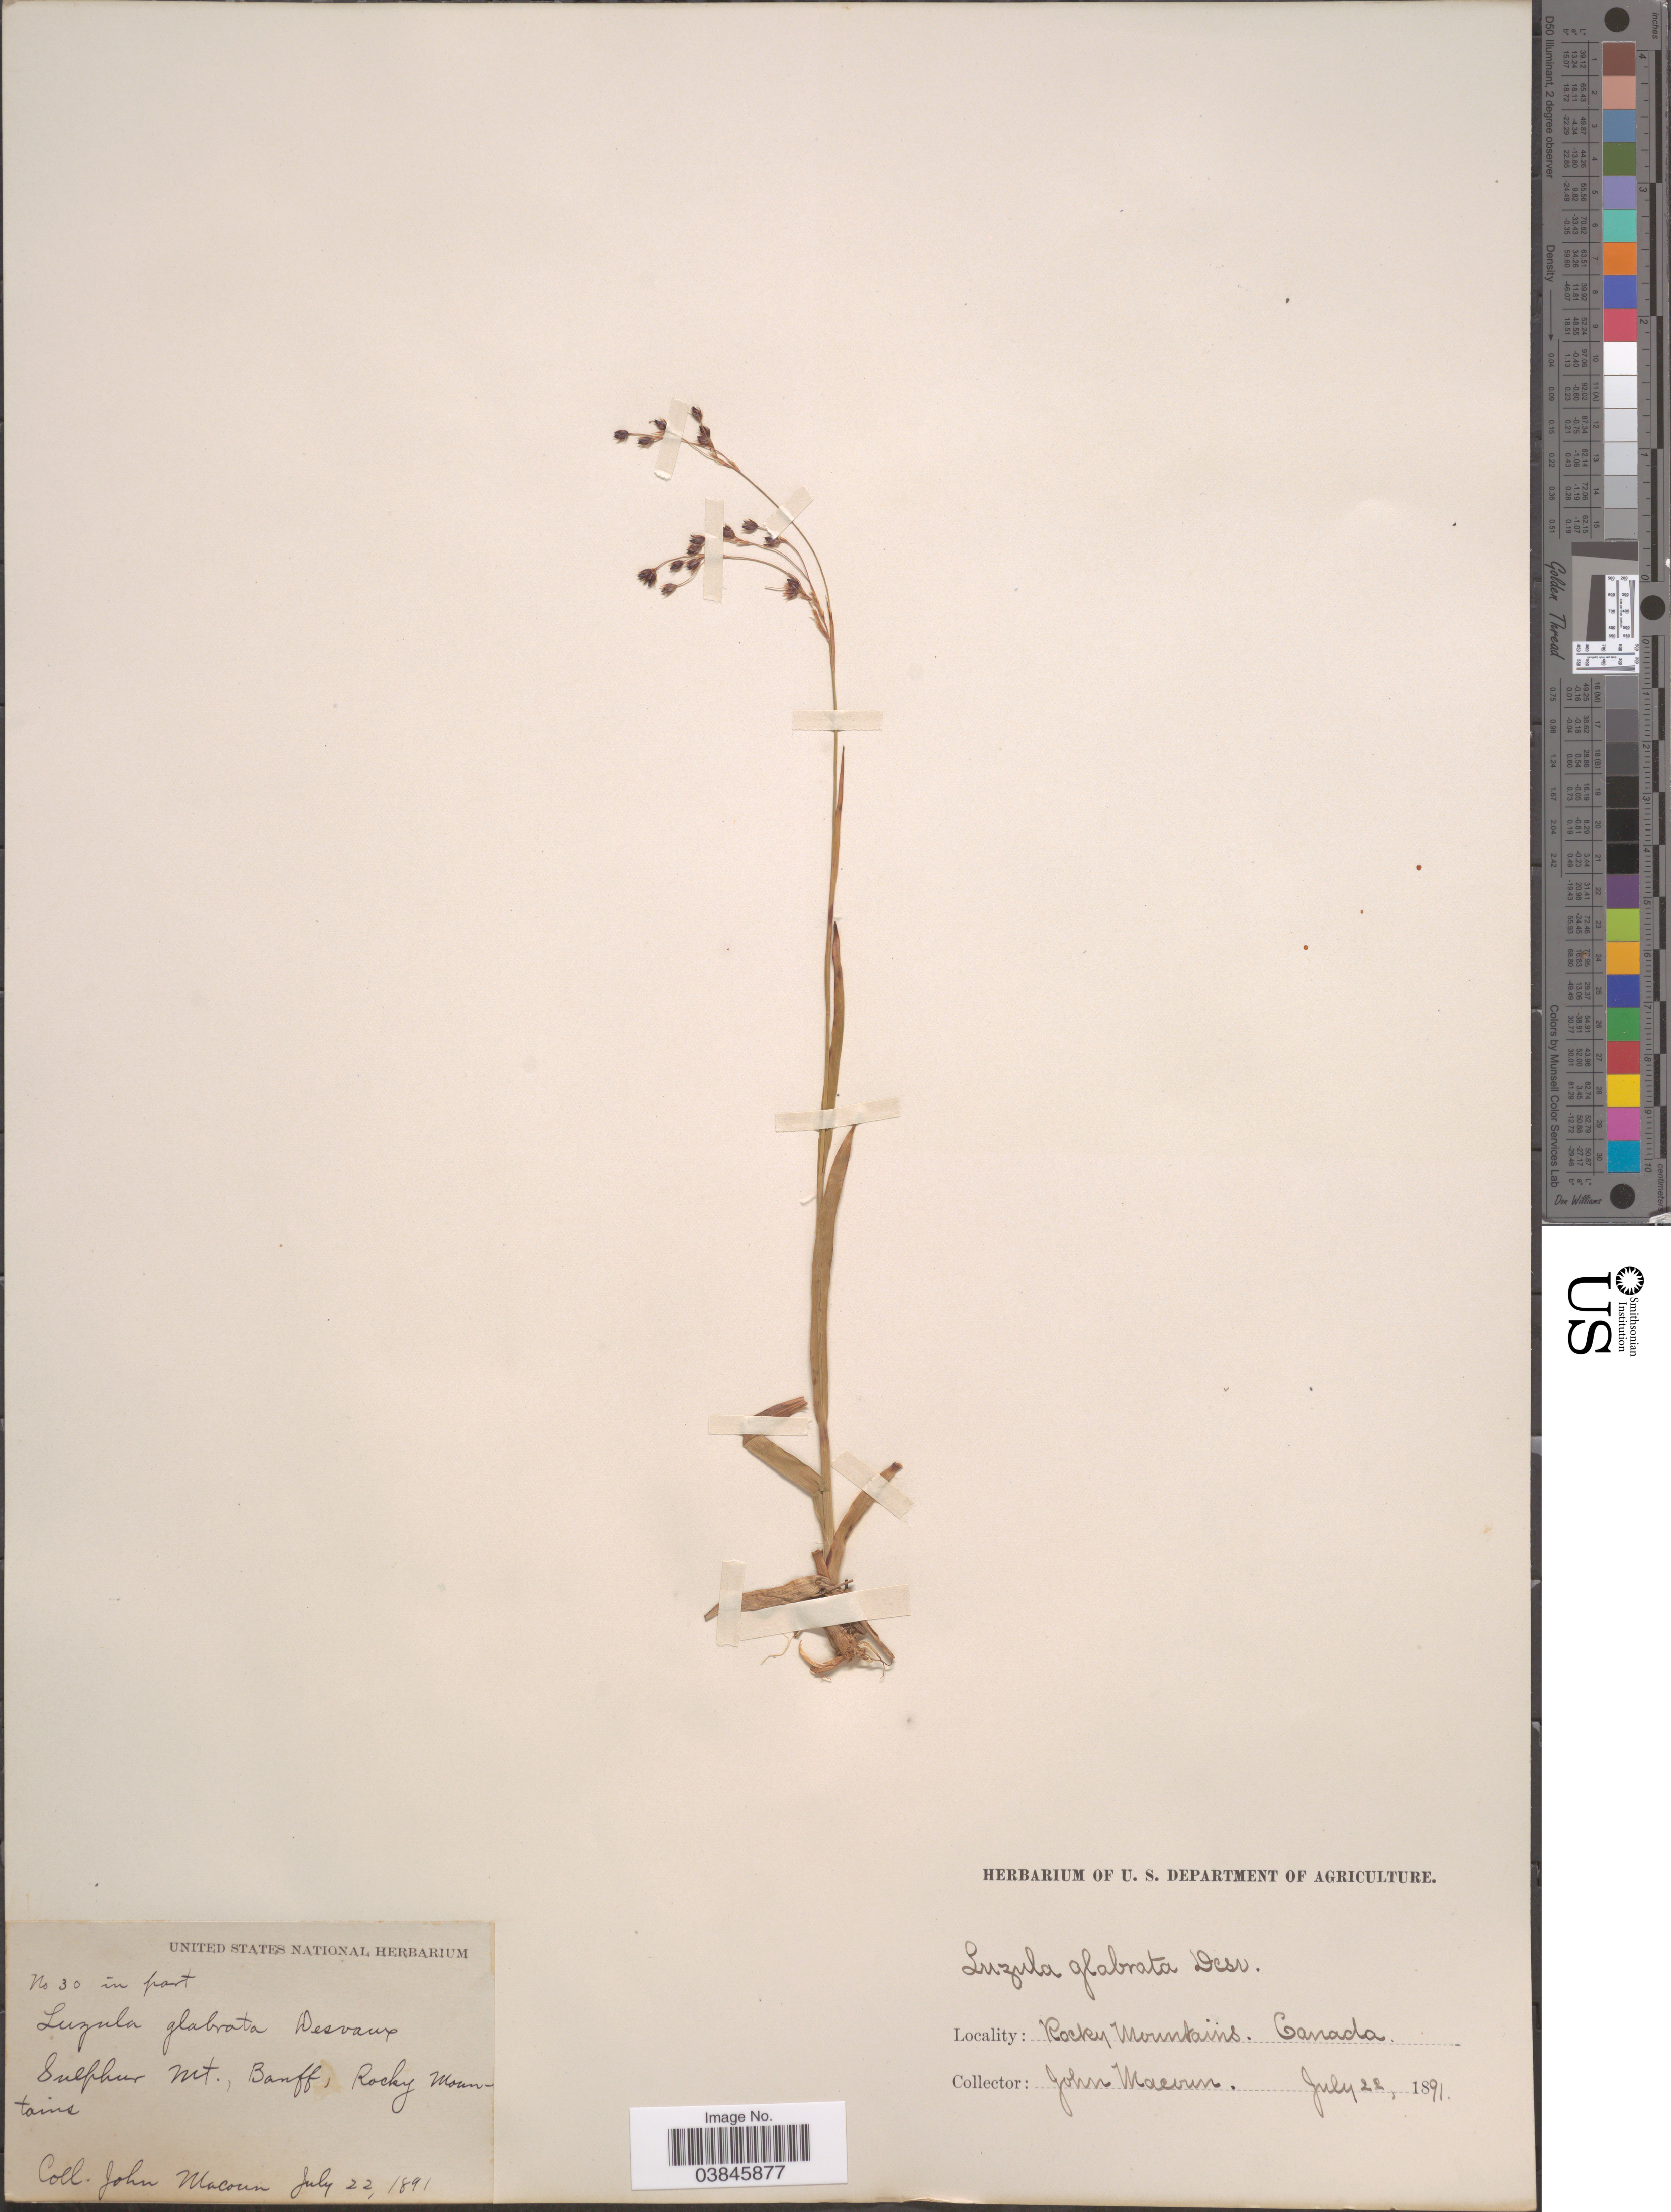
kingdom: Plantae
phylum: Tracheophyta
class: Liliopsida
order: Poales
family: Juncaceae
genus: Luzula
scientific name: Luzula glabrata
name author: (Hoppe) Desv.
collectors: J. Macoun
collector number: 30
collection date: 1891-07-22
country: Canada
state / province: Alberta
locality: Sulphur Mt., Banff, Rocky Mountains.